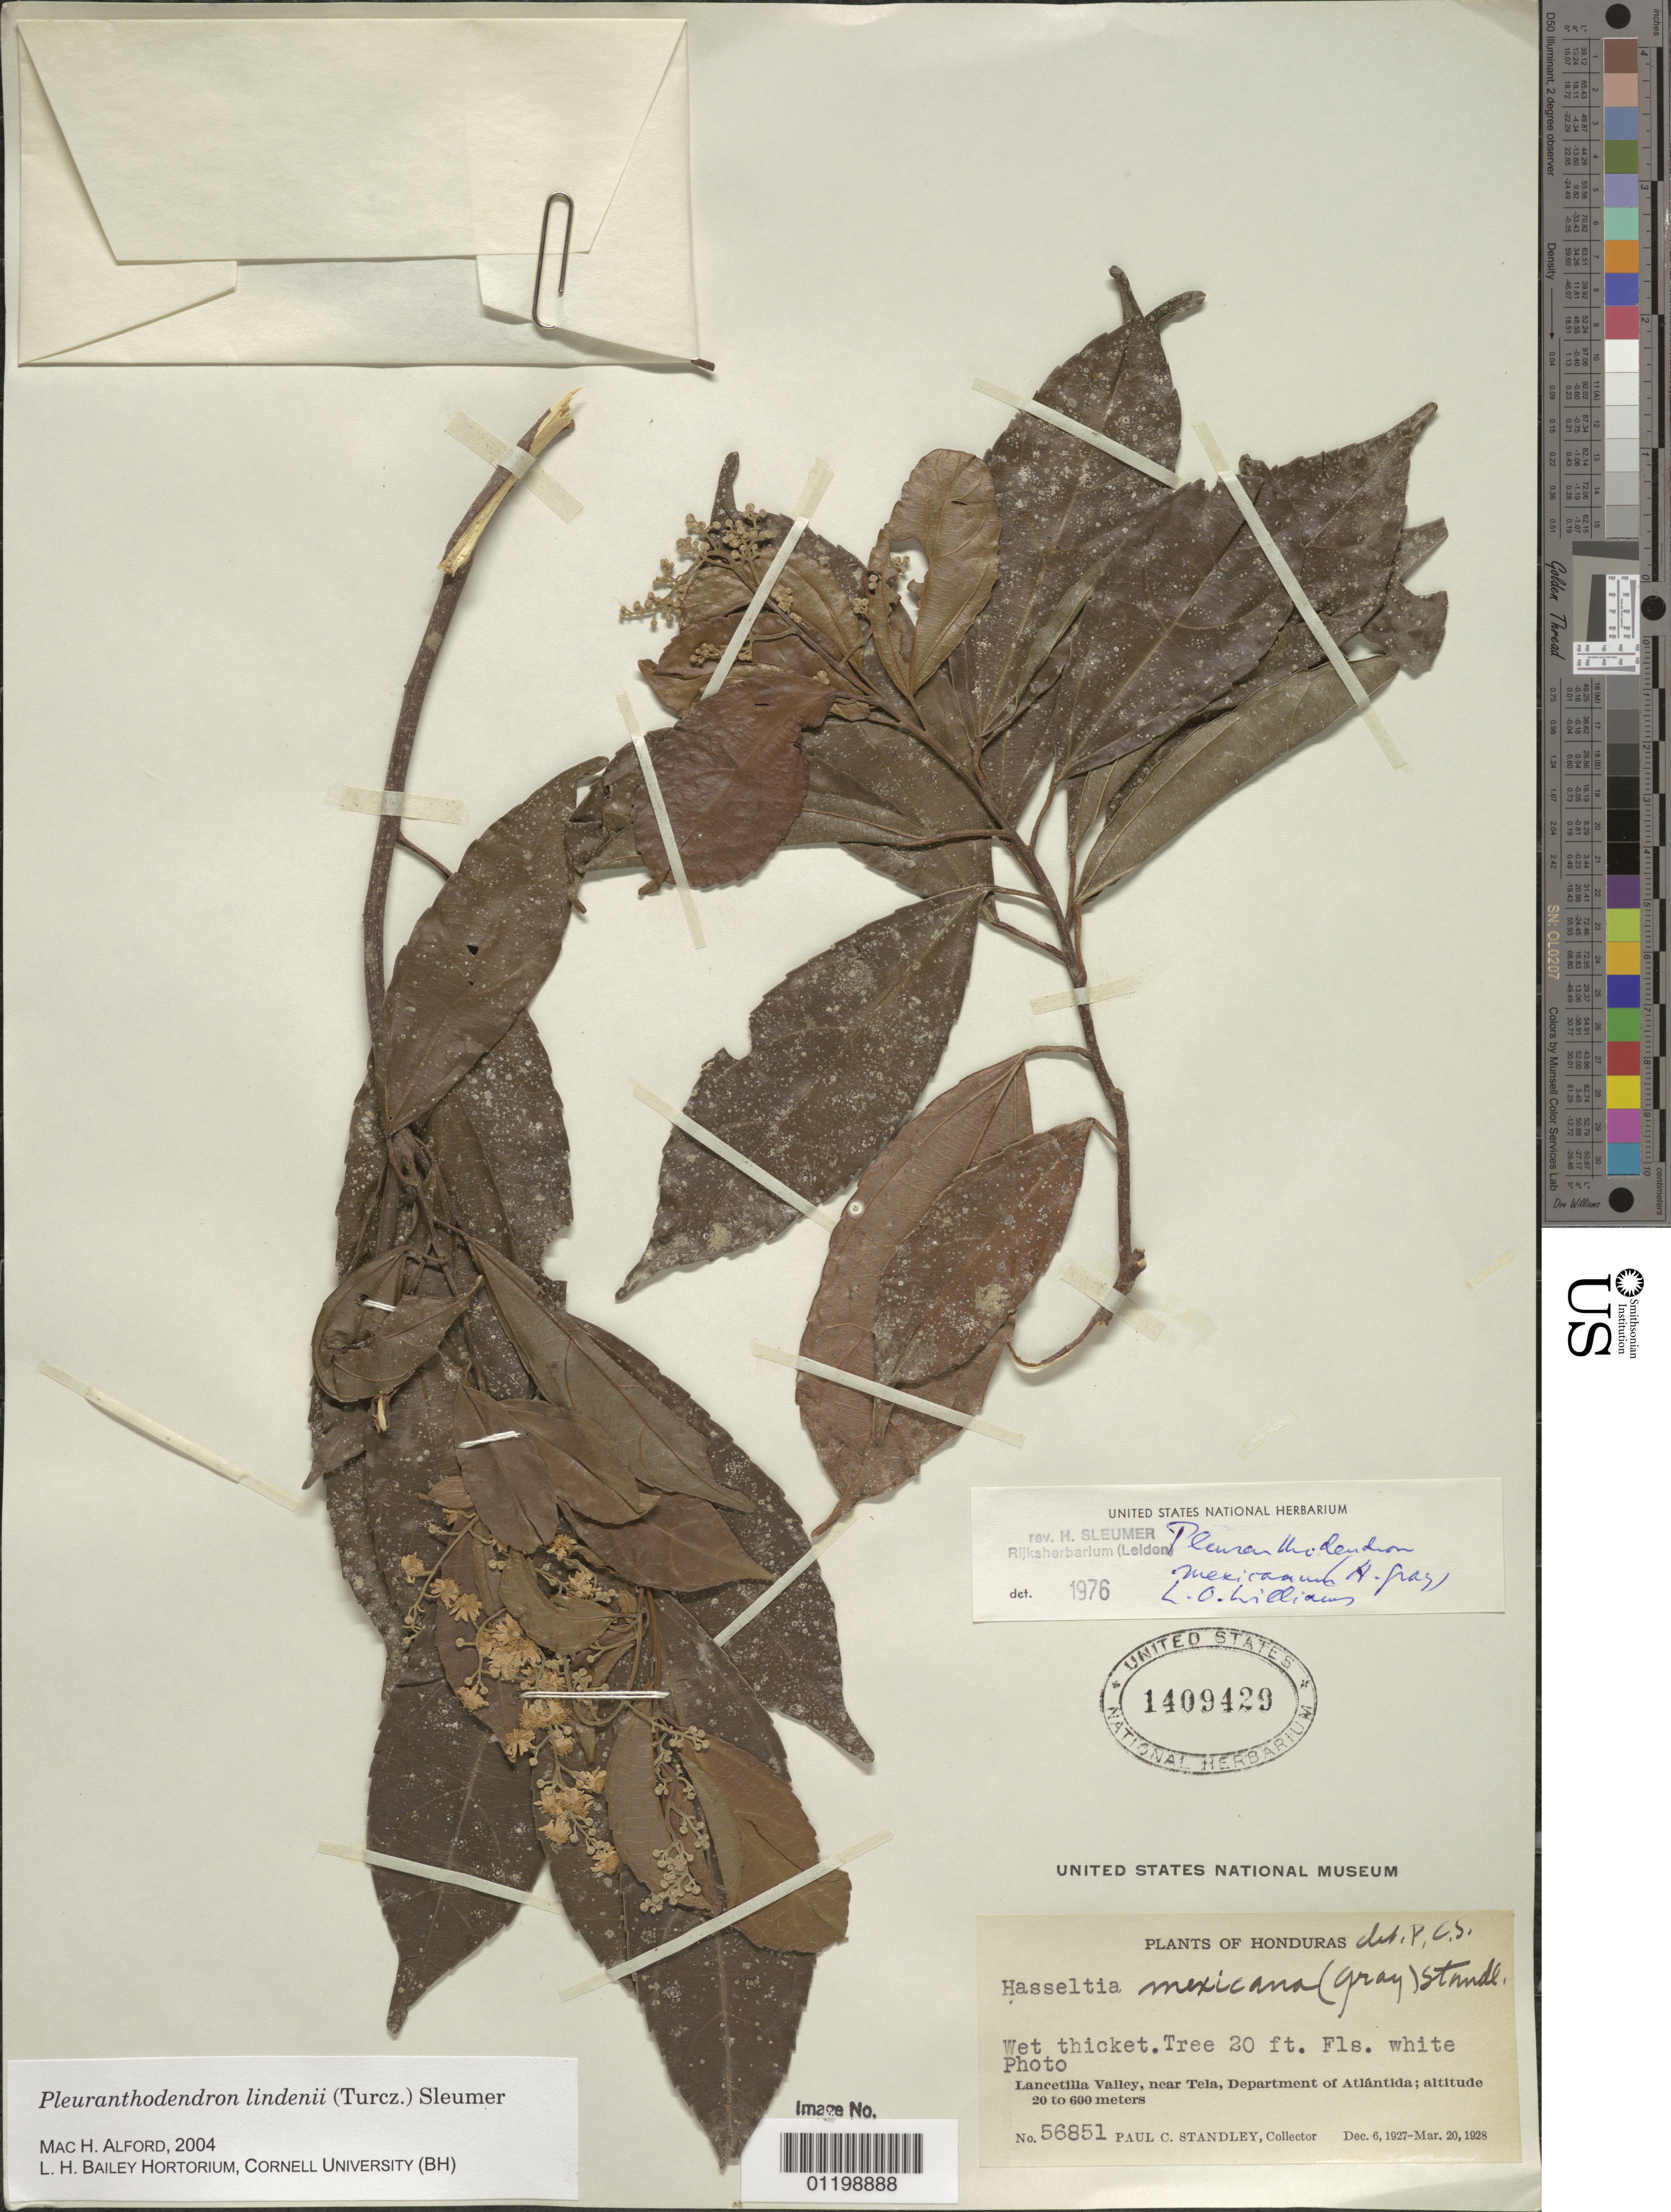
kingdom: Plantae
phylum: Tracheophyta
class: Magnoliopsida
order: Malpighiales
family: Salicaceae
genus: Pleuranthodendron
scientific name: Pleuranthodendron lindenii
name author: (Turcz.) Sleumer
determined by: Alford, Mac Haverson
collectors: P. C. Standley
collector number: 56851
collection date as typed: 06 Dec 1927 to 10 Mar 1928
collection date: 1927-12-06/1928-03-10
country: Honduras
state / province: Atlántida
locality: Lancetilla Valley, near Tela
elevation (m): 20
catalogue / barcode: US 1409429